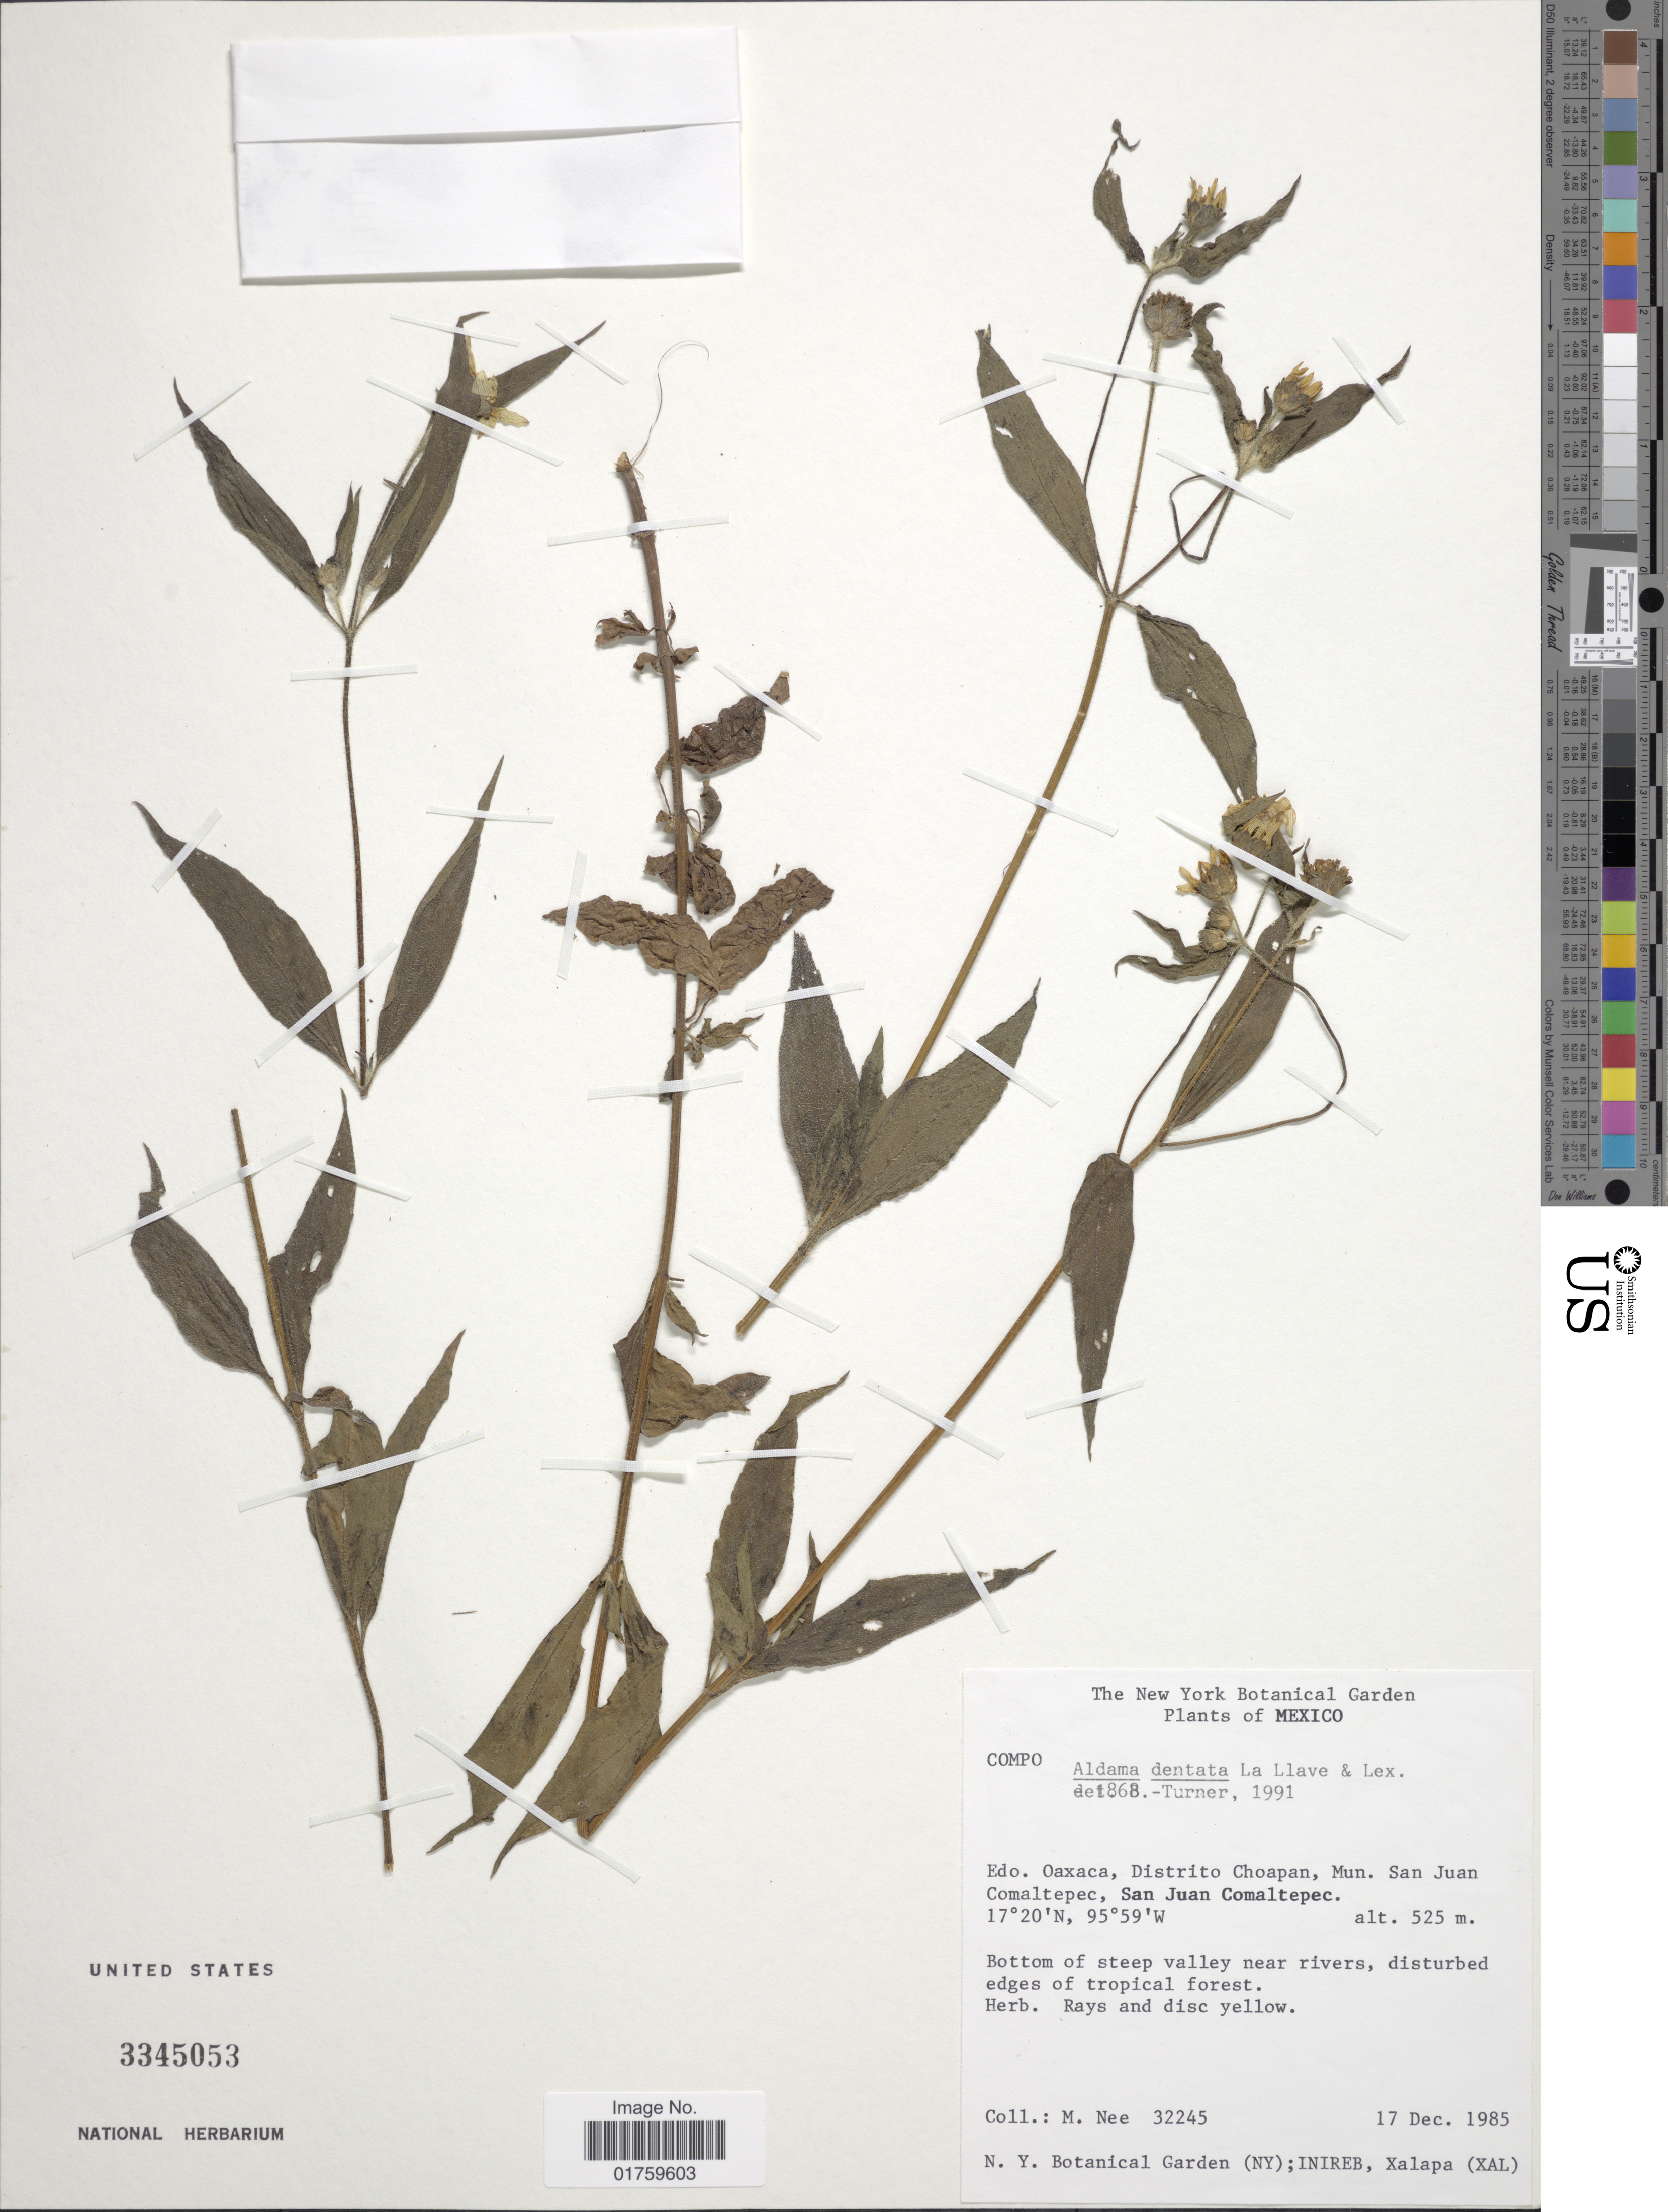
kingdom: Plantae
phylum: Tracheophyta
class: Magnoliopsida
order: Asterales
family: Asteraceae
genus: Aldama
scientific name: Aldama dentata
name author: La Llave ex La Llave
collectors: M. Nee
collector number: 32245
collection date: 1985-12-17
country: Mexico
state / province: Oaxaca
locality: Distrito Choapan, Mun. San Juan Comaltepec, San JUan Comaltepec, bottom of steep valley near rivers, disturbed edges of tropical forest.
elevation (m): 525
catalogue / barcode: US 3345053